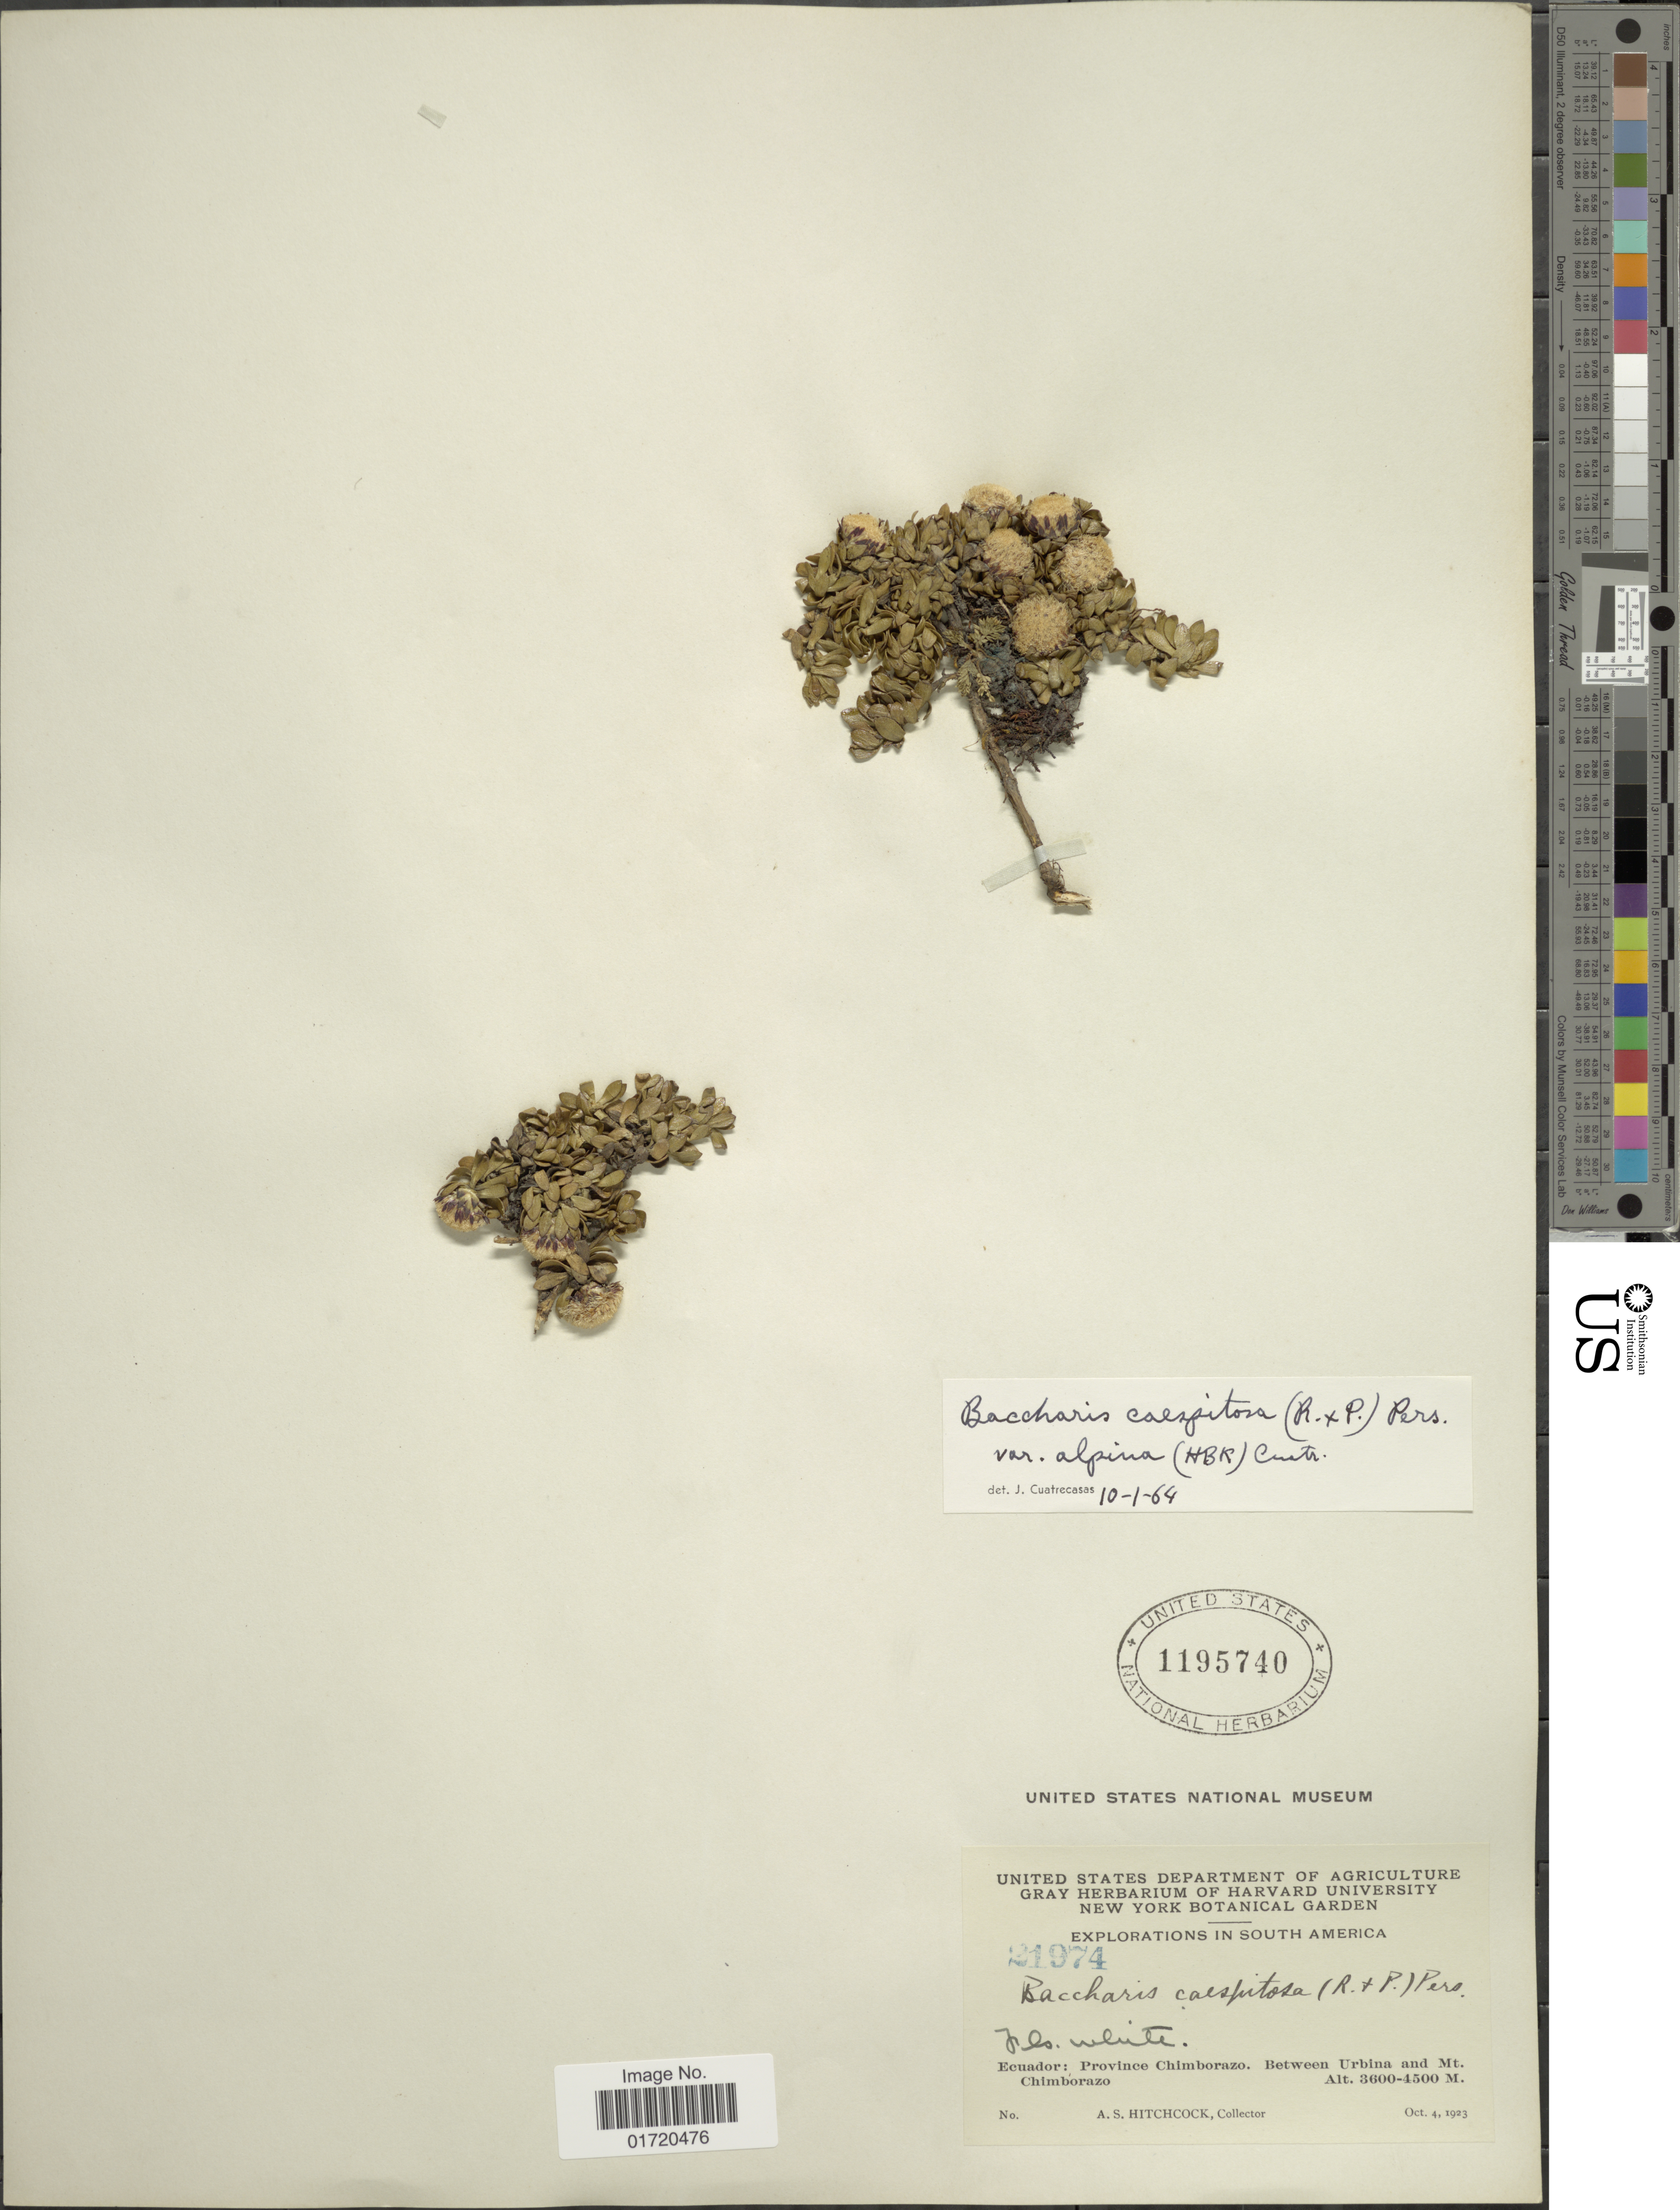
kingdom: Plantae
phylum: Tracheophyta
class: Magnoliopsida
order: Asterales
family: Asteraceae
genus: Baccharis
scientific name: Baccharis caespitosa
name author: (Ruiz & Pav.) Pers.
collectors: A. S. Hitchcock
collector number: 21974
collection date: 1923-10-04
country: Ecuador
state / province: Chimborazo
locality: Between Urbina and Mt. Chimborazo.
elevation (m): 3600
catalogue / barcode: US 1195740